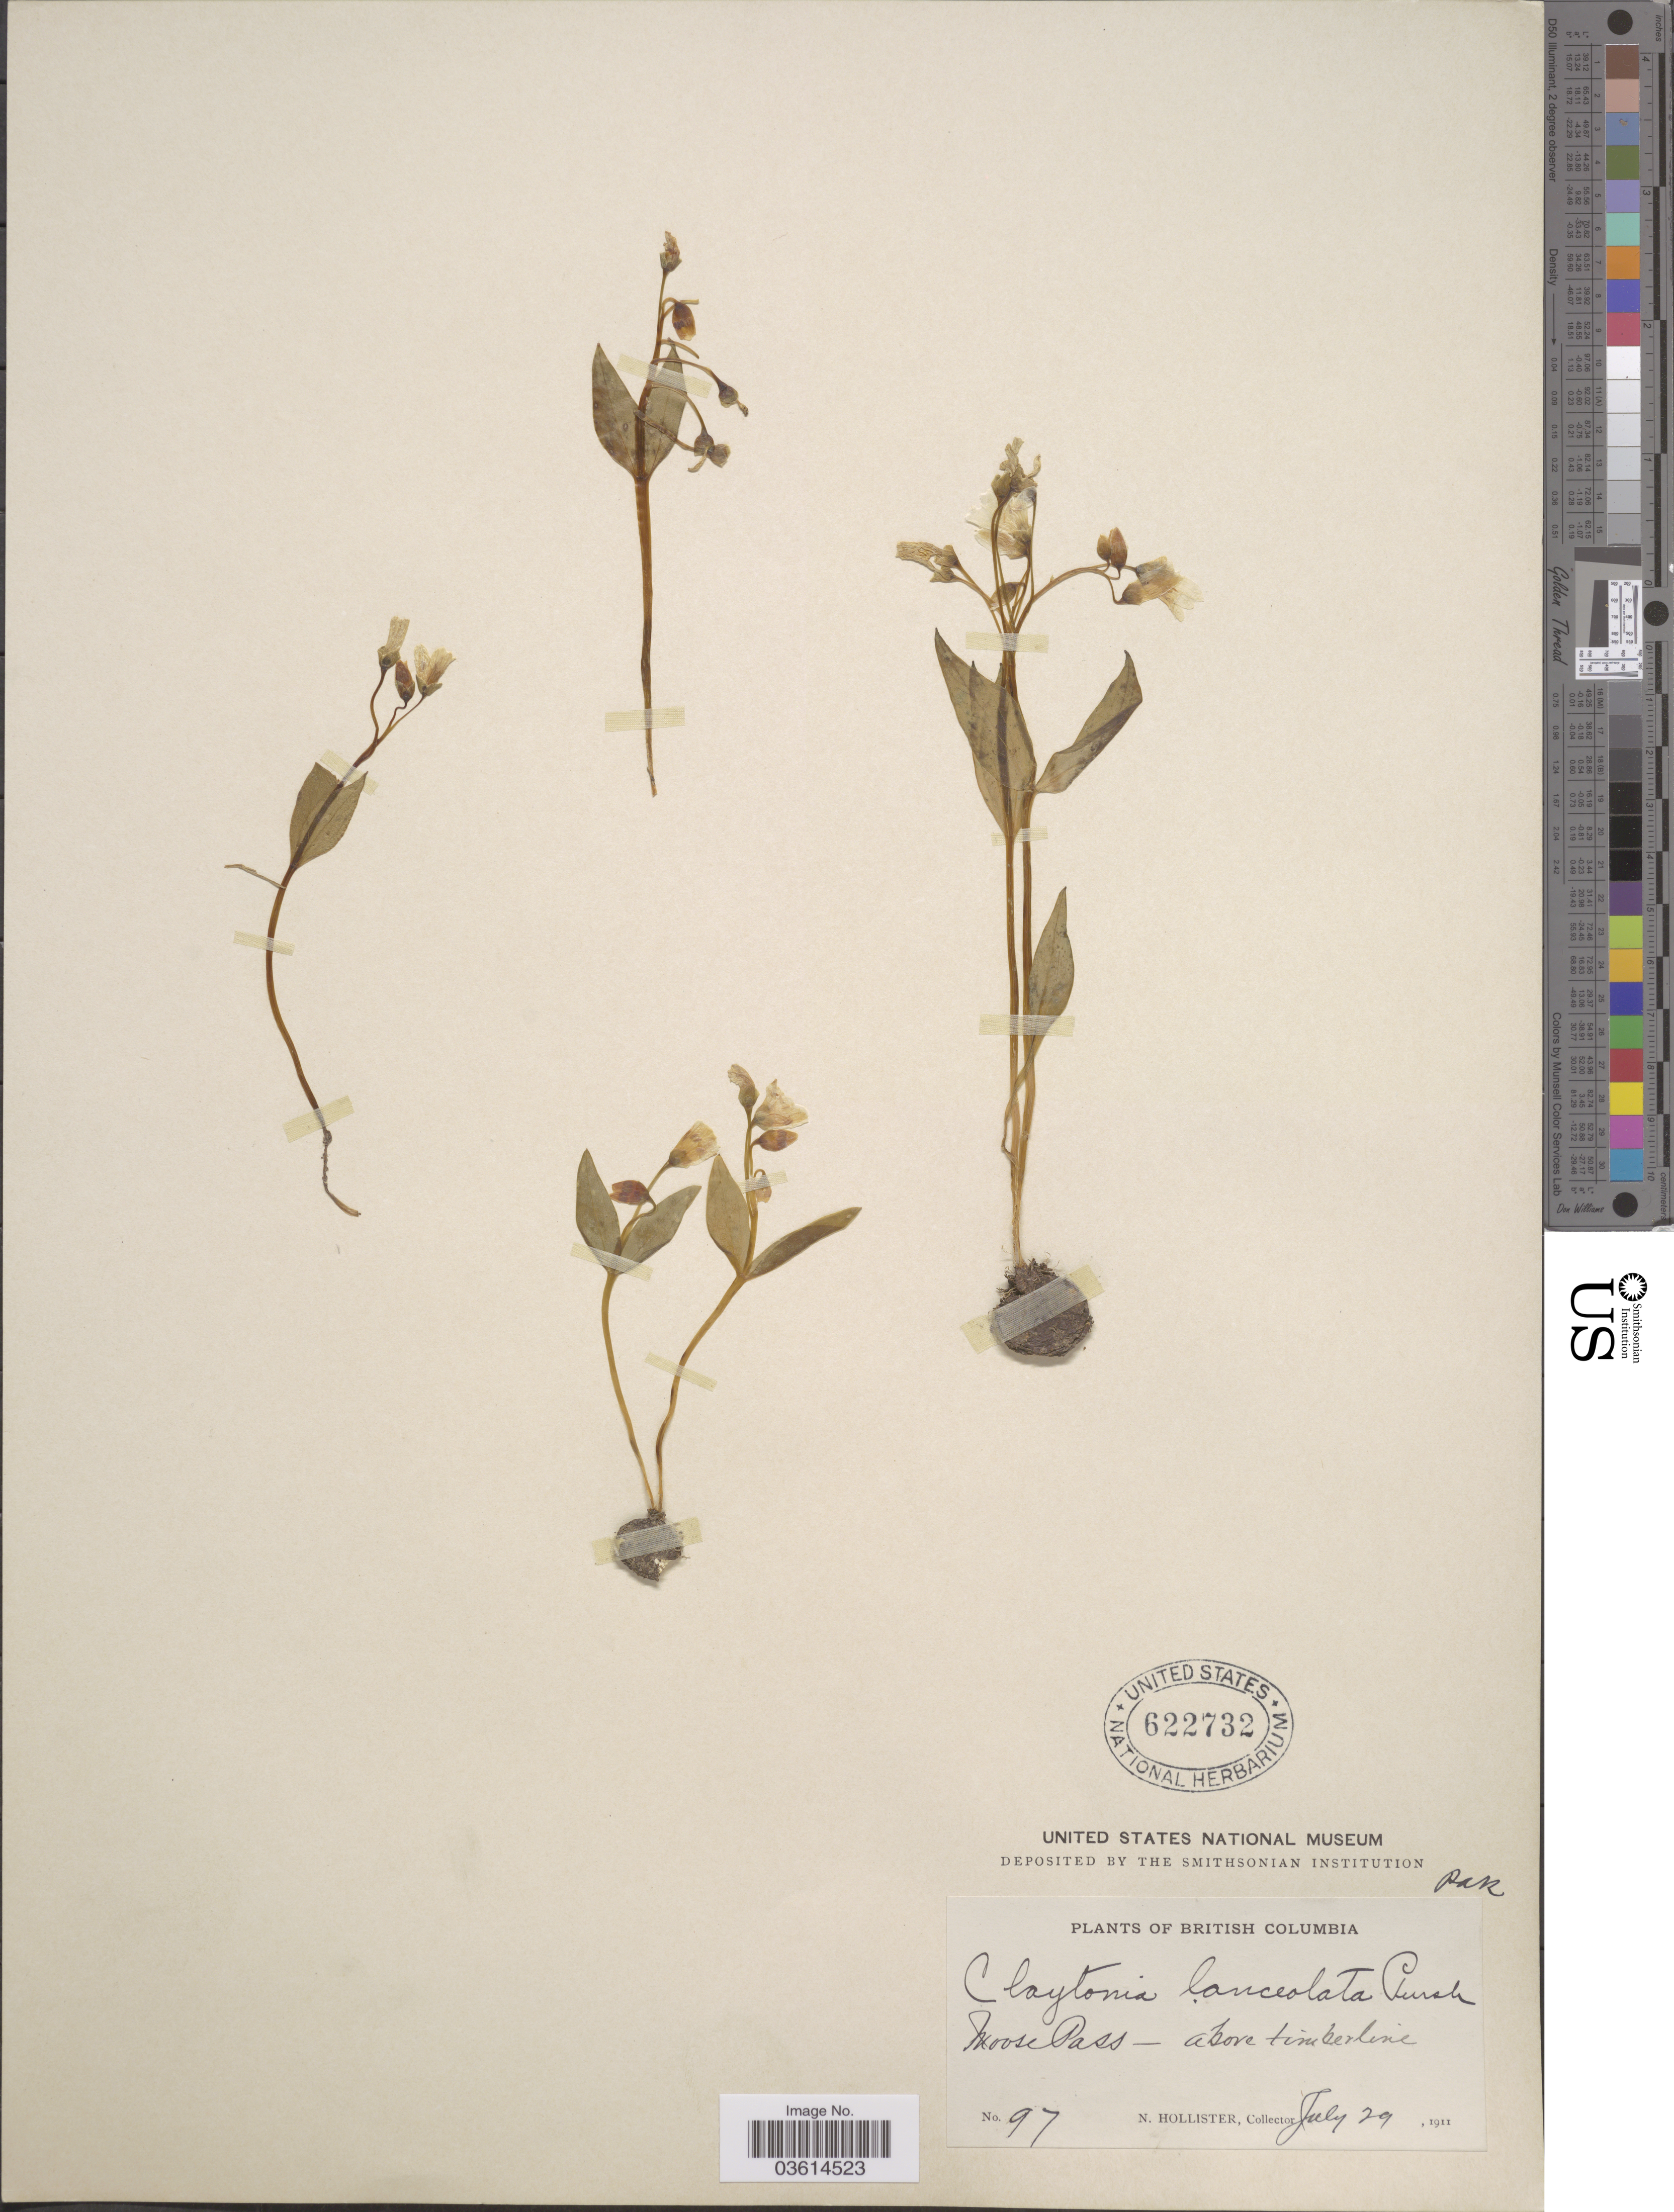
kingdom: Plantae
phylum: Tracheophyta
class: Magnoliopsida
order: Caryophyllales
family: Montiaceae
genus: Claytonia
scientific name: Claytonia lanceolata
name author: Pursh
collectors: N. Hollister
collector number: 97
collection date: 1911-07-29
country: Canada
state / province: British Columbia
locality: Moose Pass-above timberline.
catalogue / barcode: US 622732